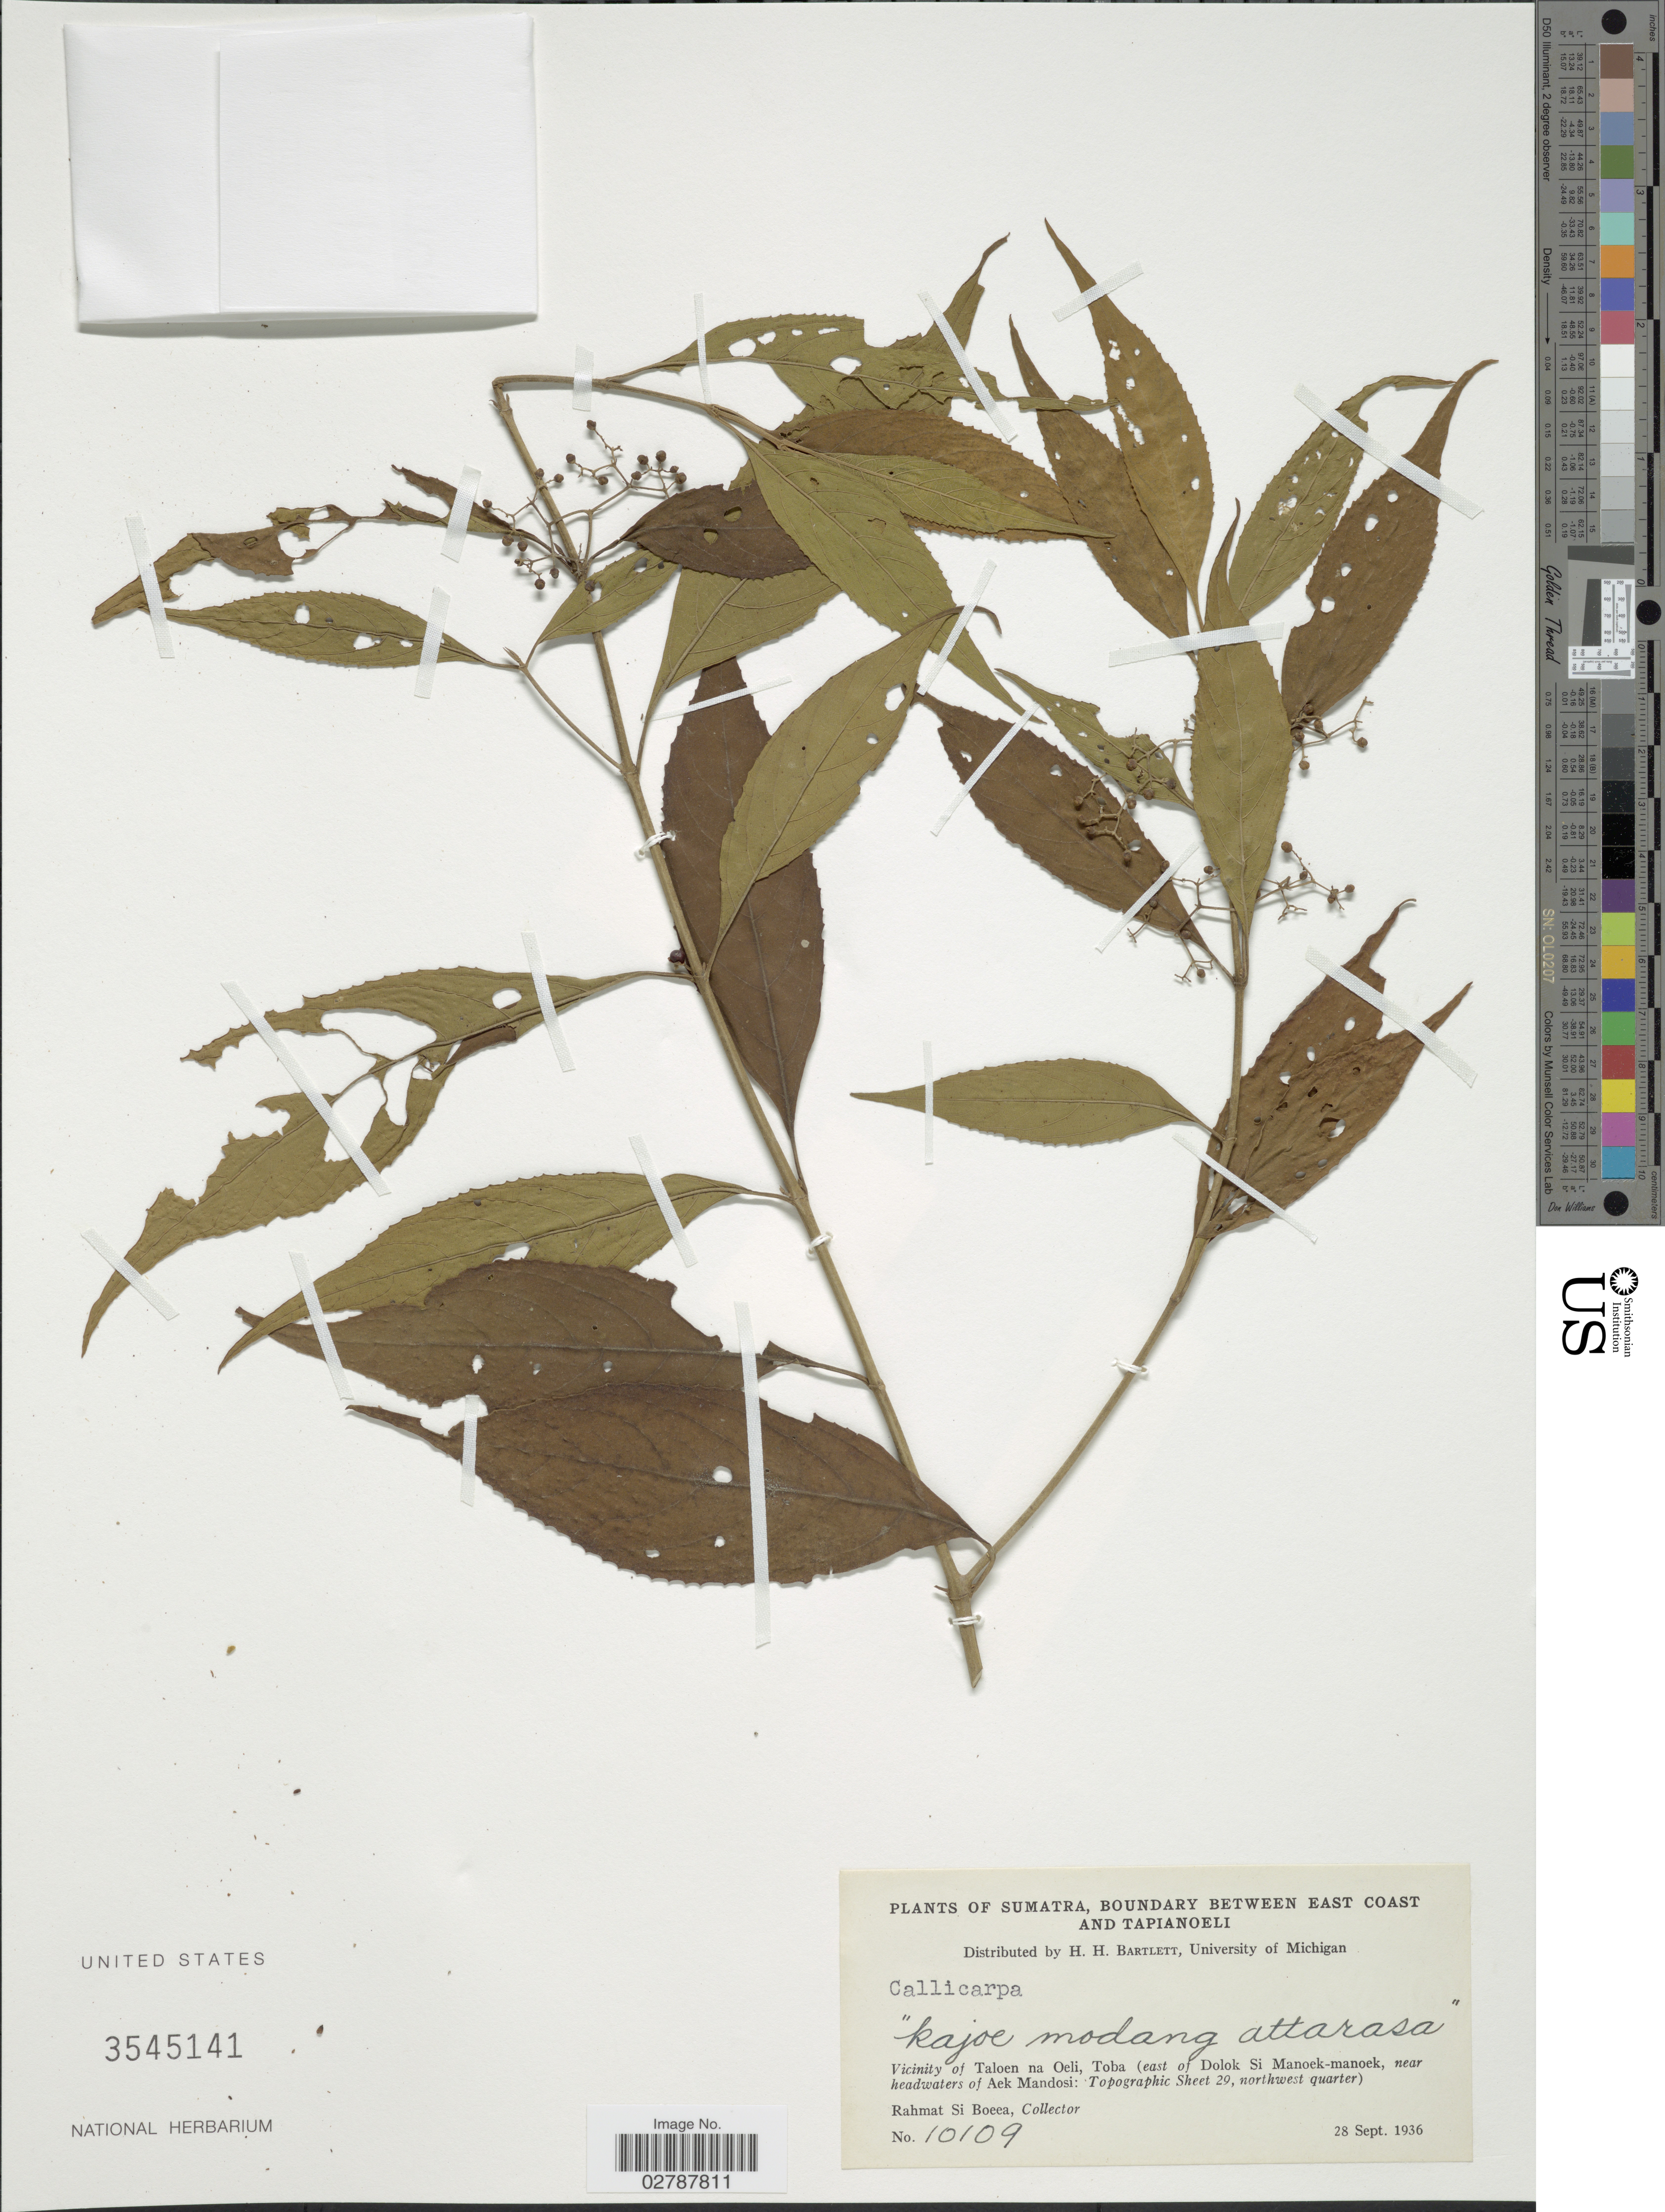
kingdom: Plantae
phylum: Tracheophyta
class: Magnoliopsida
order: Lamiales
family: Lamiaceae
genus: Callicarpa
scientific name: Callicarpa sp.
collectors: Rahmat Si Boeea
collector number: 10109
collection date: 1936-09-28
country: Indonesia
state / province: Sumatra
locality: Boundary between East Coast and Tapianoeli. Vicinity of Taloen na Oeli, Toba (east of Dolok Si Manoek-manoek, near headwaters of Aek Mandosi: Topographic Sheet 29, northwest quarter).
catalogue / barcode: US 3545141